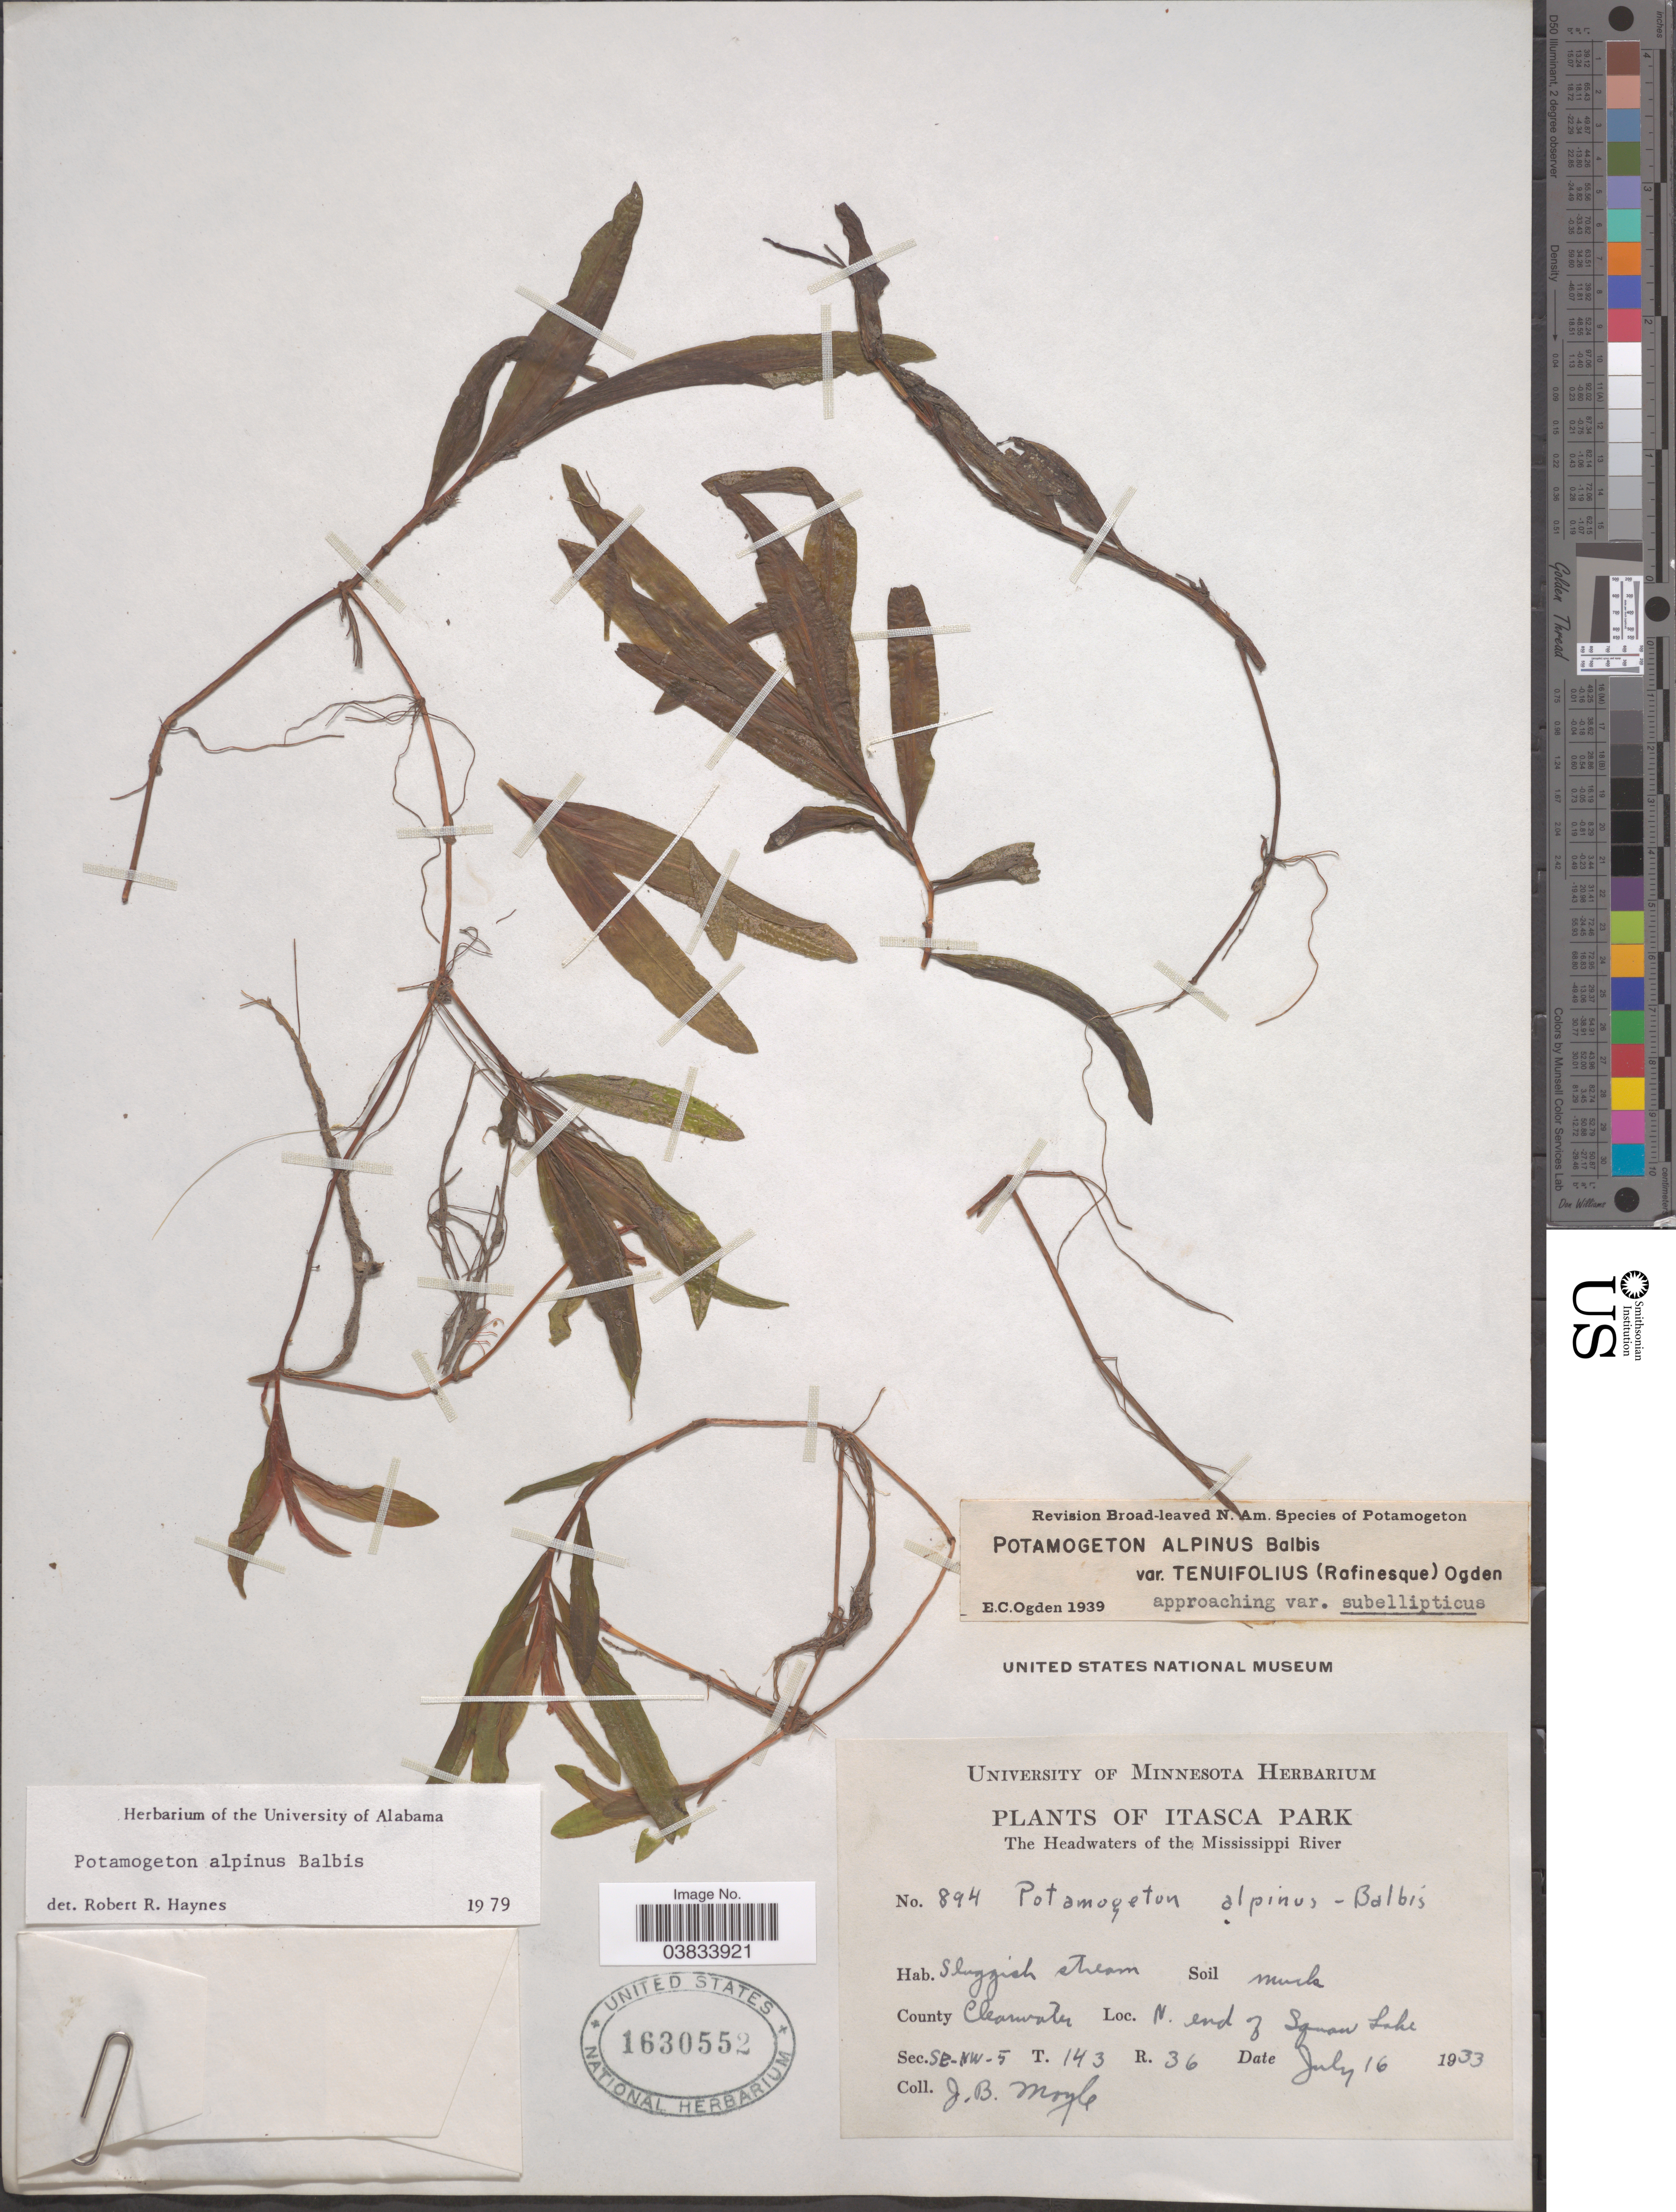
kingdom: Plantae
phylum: Tracheophyta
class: Liliopsida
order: Alismatales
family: Potamogetonaceae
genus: Potamogeton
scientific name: Potamogeton alpinus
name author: Balb.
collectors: J. Moyle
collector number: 894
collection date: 1933-07-16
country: United States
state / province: Minnesota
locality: Itasca Park. The Headwaters of the Mississippi River. County Clearwater. N. end of Squaw Lake. Sec. SE-NW-5 T. 143 R. 36.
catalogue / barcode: US 1630552